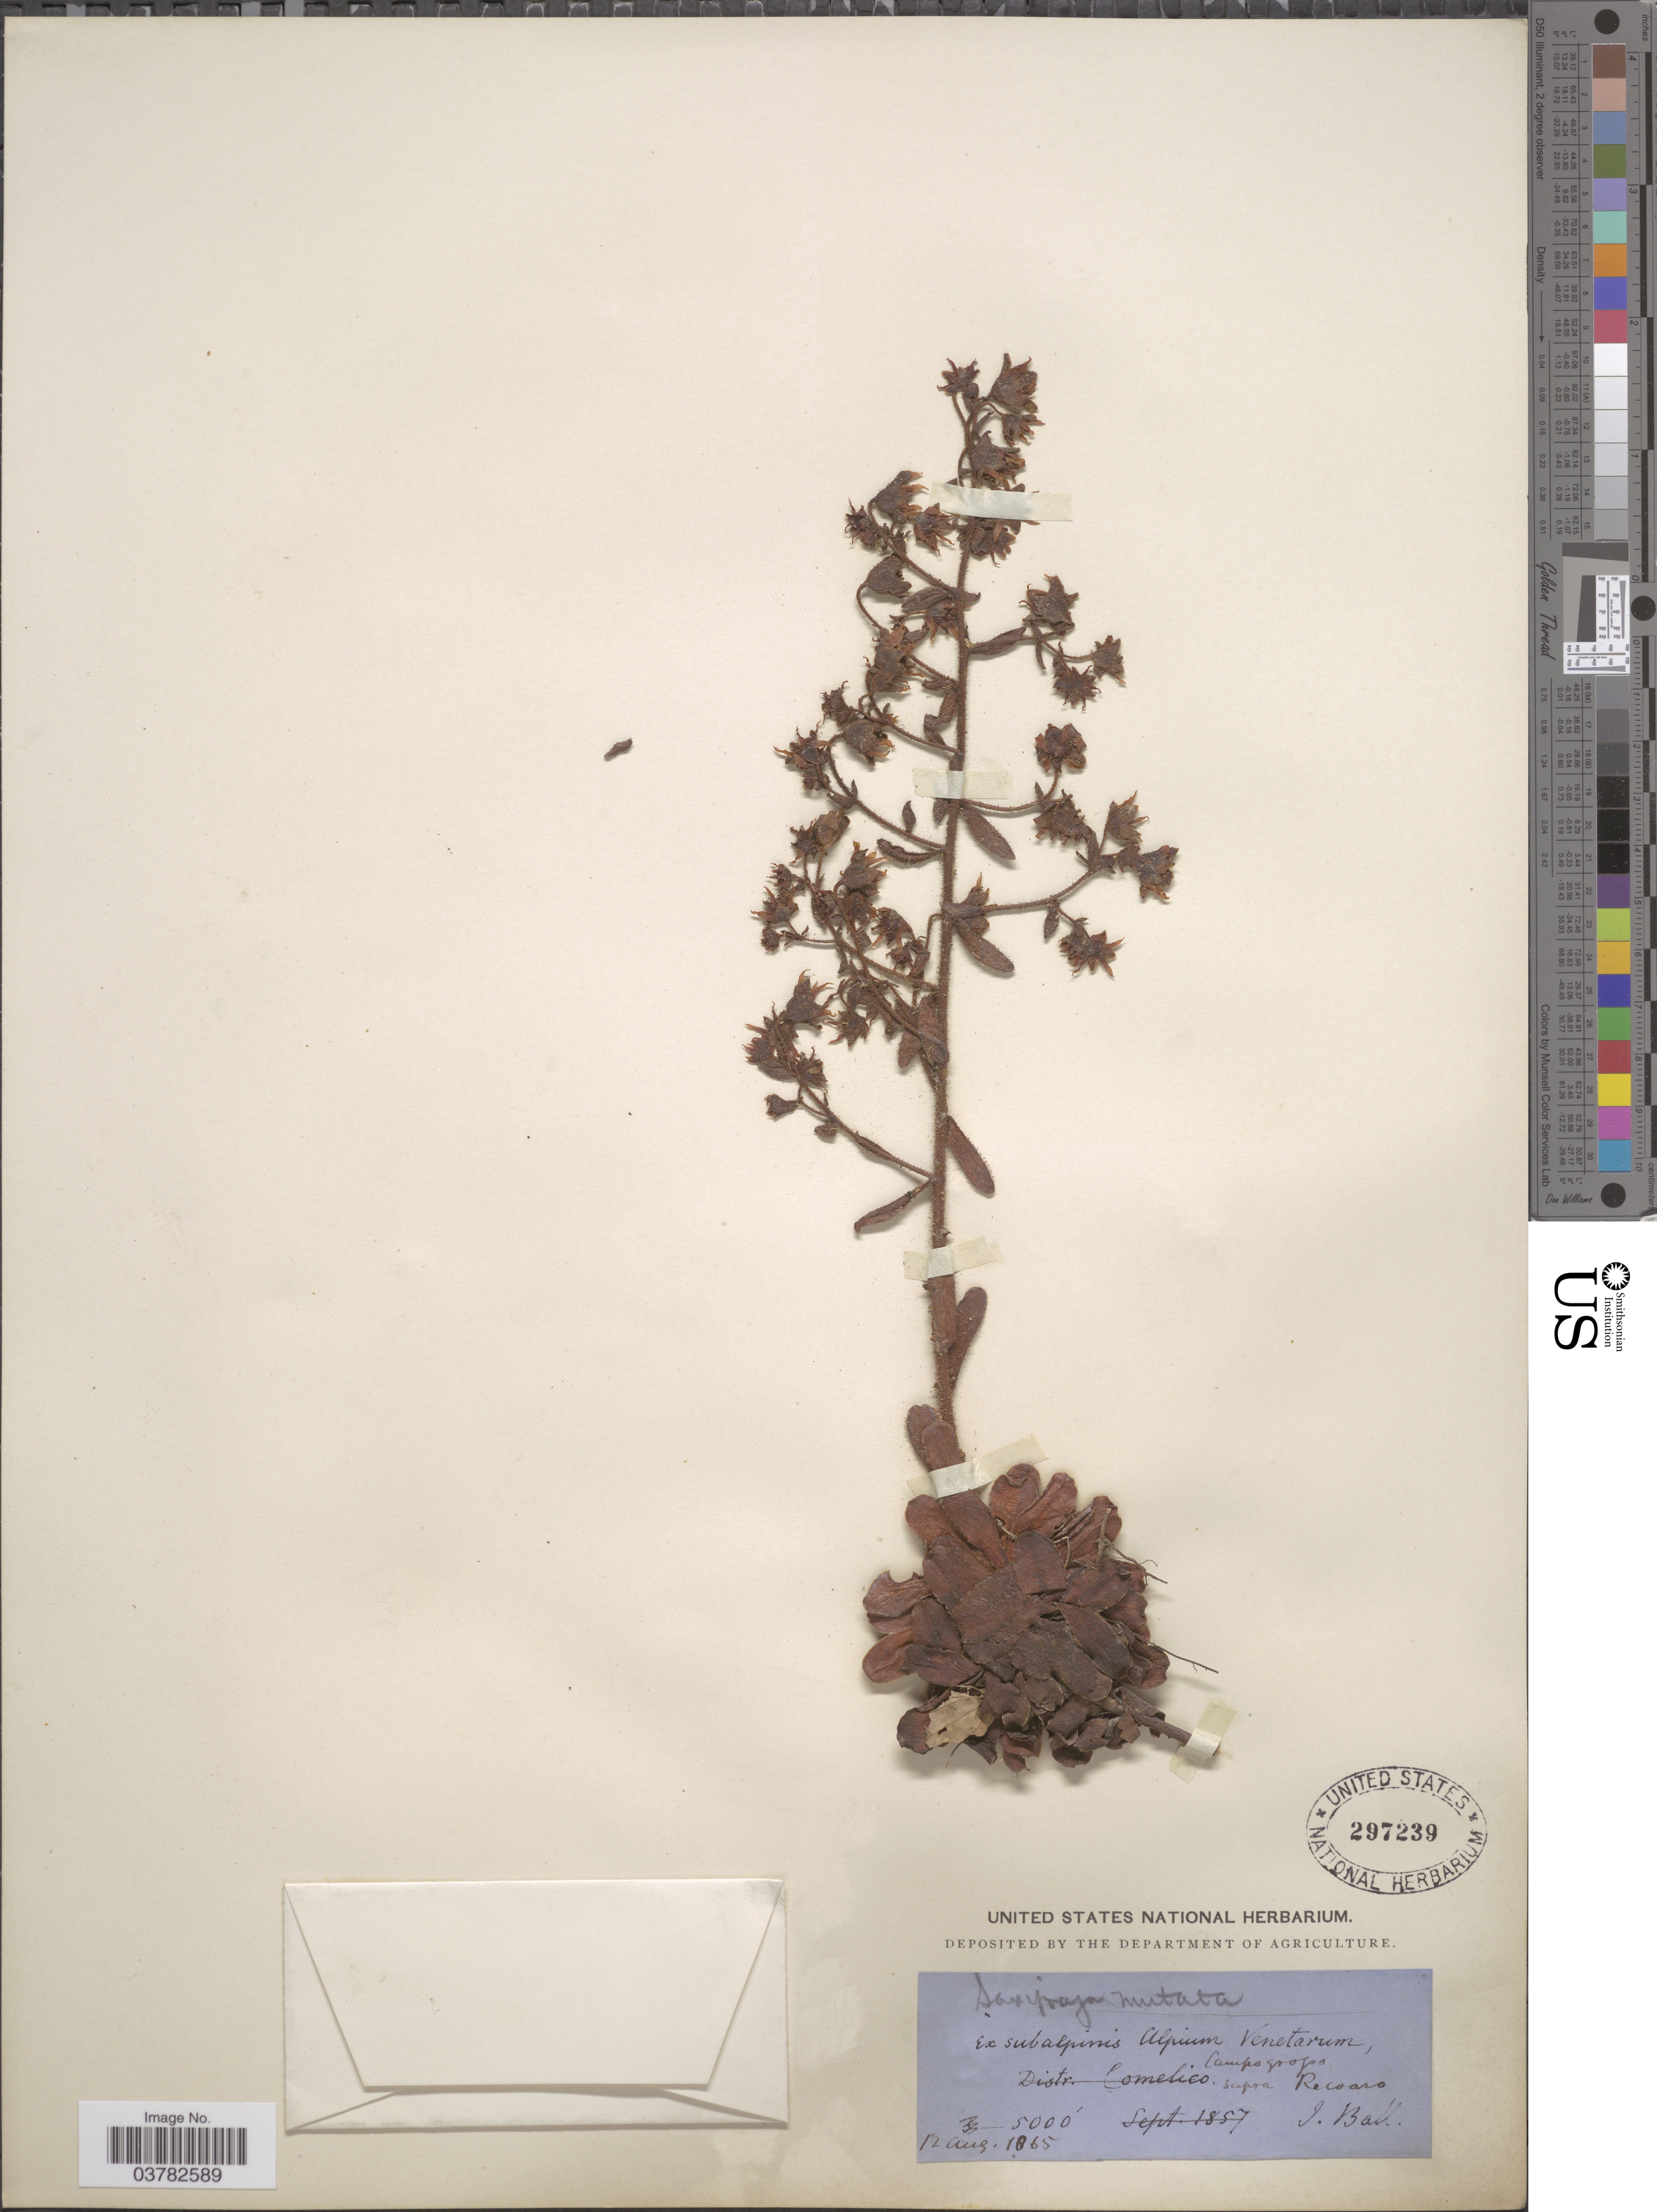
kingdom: Plantae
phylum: Tracheophyta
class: Magnoliopsida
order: Saxifragales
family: Saxifragaceae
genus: Saxifraga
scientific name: Saxifraga mutata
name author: L.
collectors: J. Ball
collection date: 1865-08-12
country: Italy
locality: Ex subalpinis Alpium Venetarum, Campo grosso supra Recoaro.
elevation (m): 1524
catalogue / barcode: US 297239